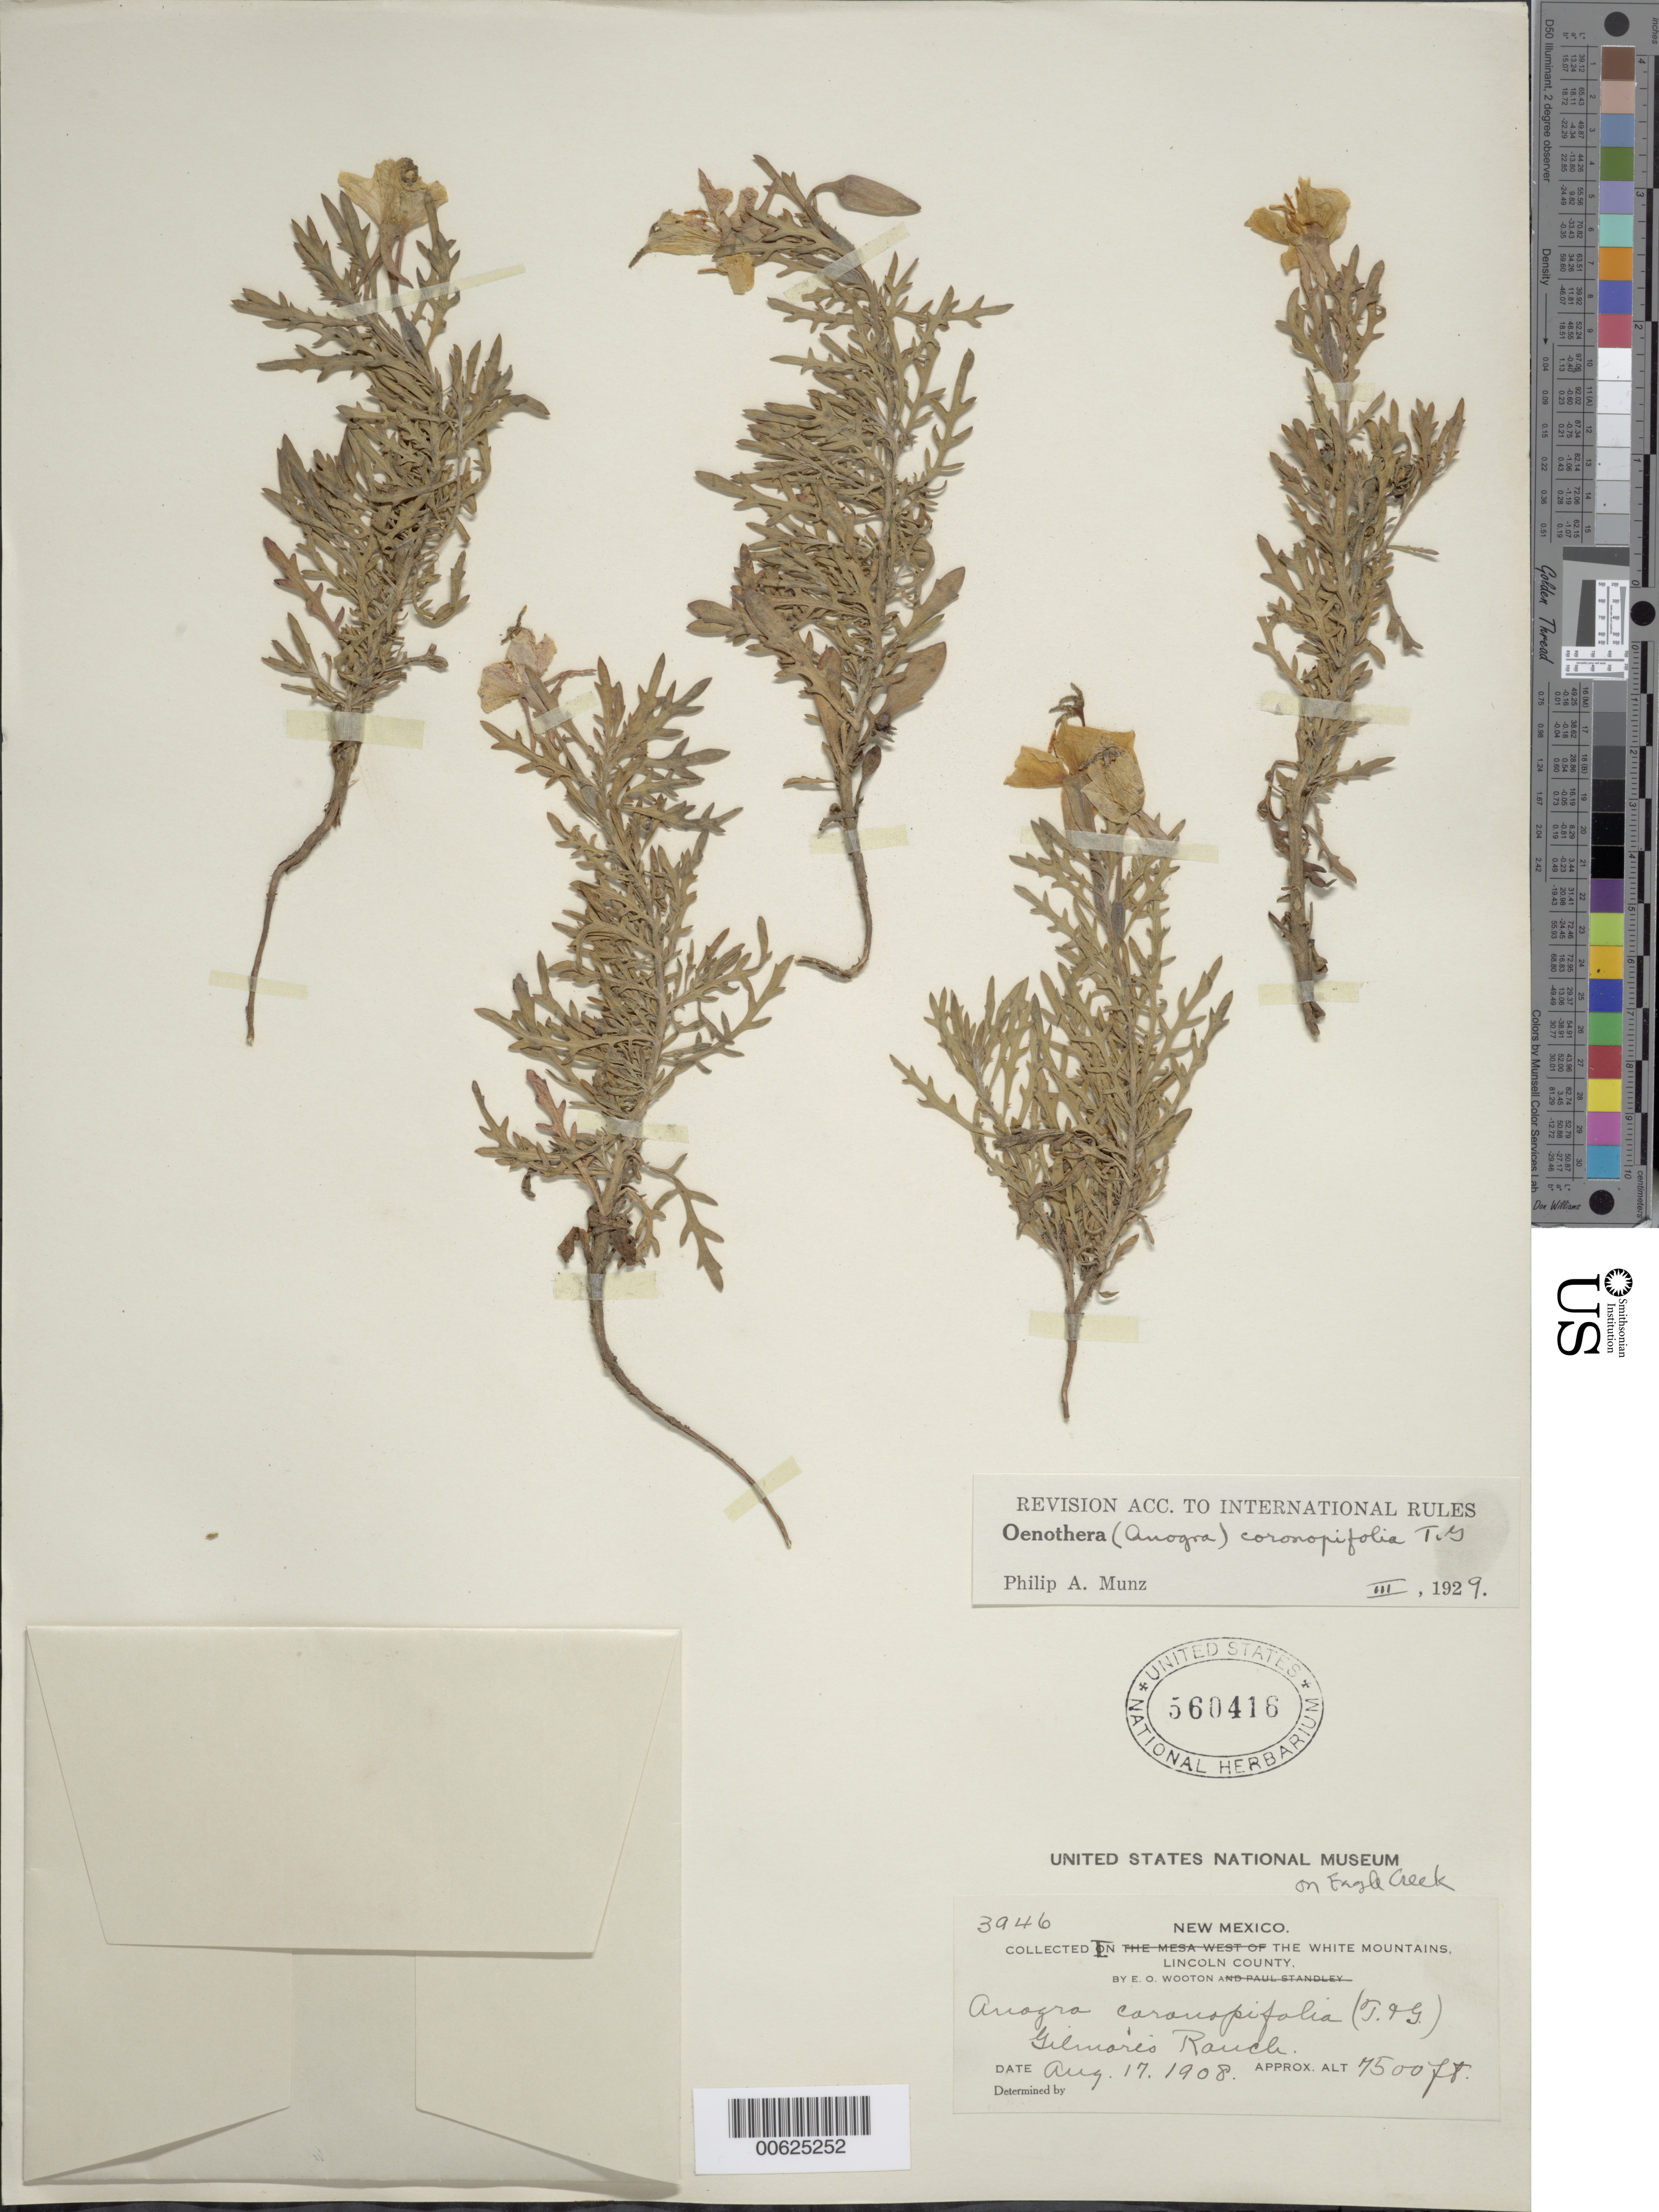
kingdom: Plantae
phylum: Tracheophyta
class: Magnoliopsida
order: Myrtales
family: Onagraceae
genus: Oenothera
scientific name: Oenothera coronopifolia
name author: Torr. & A. Gray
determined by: Munz, Philip A.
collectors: E. O. Wooton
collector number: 3946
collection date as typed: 17 Aug 1908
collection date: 1908-08-17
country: United States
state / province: New Mexico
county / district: Lincoln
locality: Gilmores Ranch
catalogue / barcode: US 560416